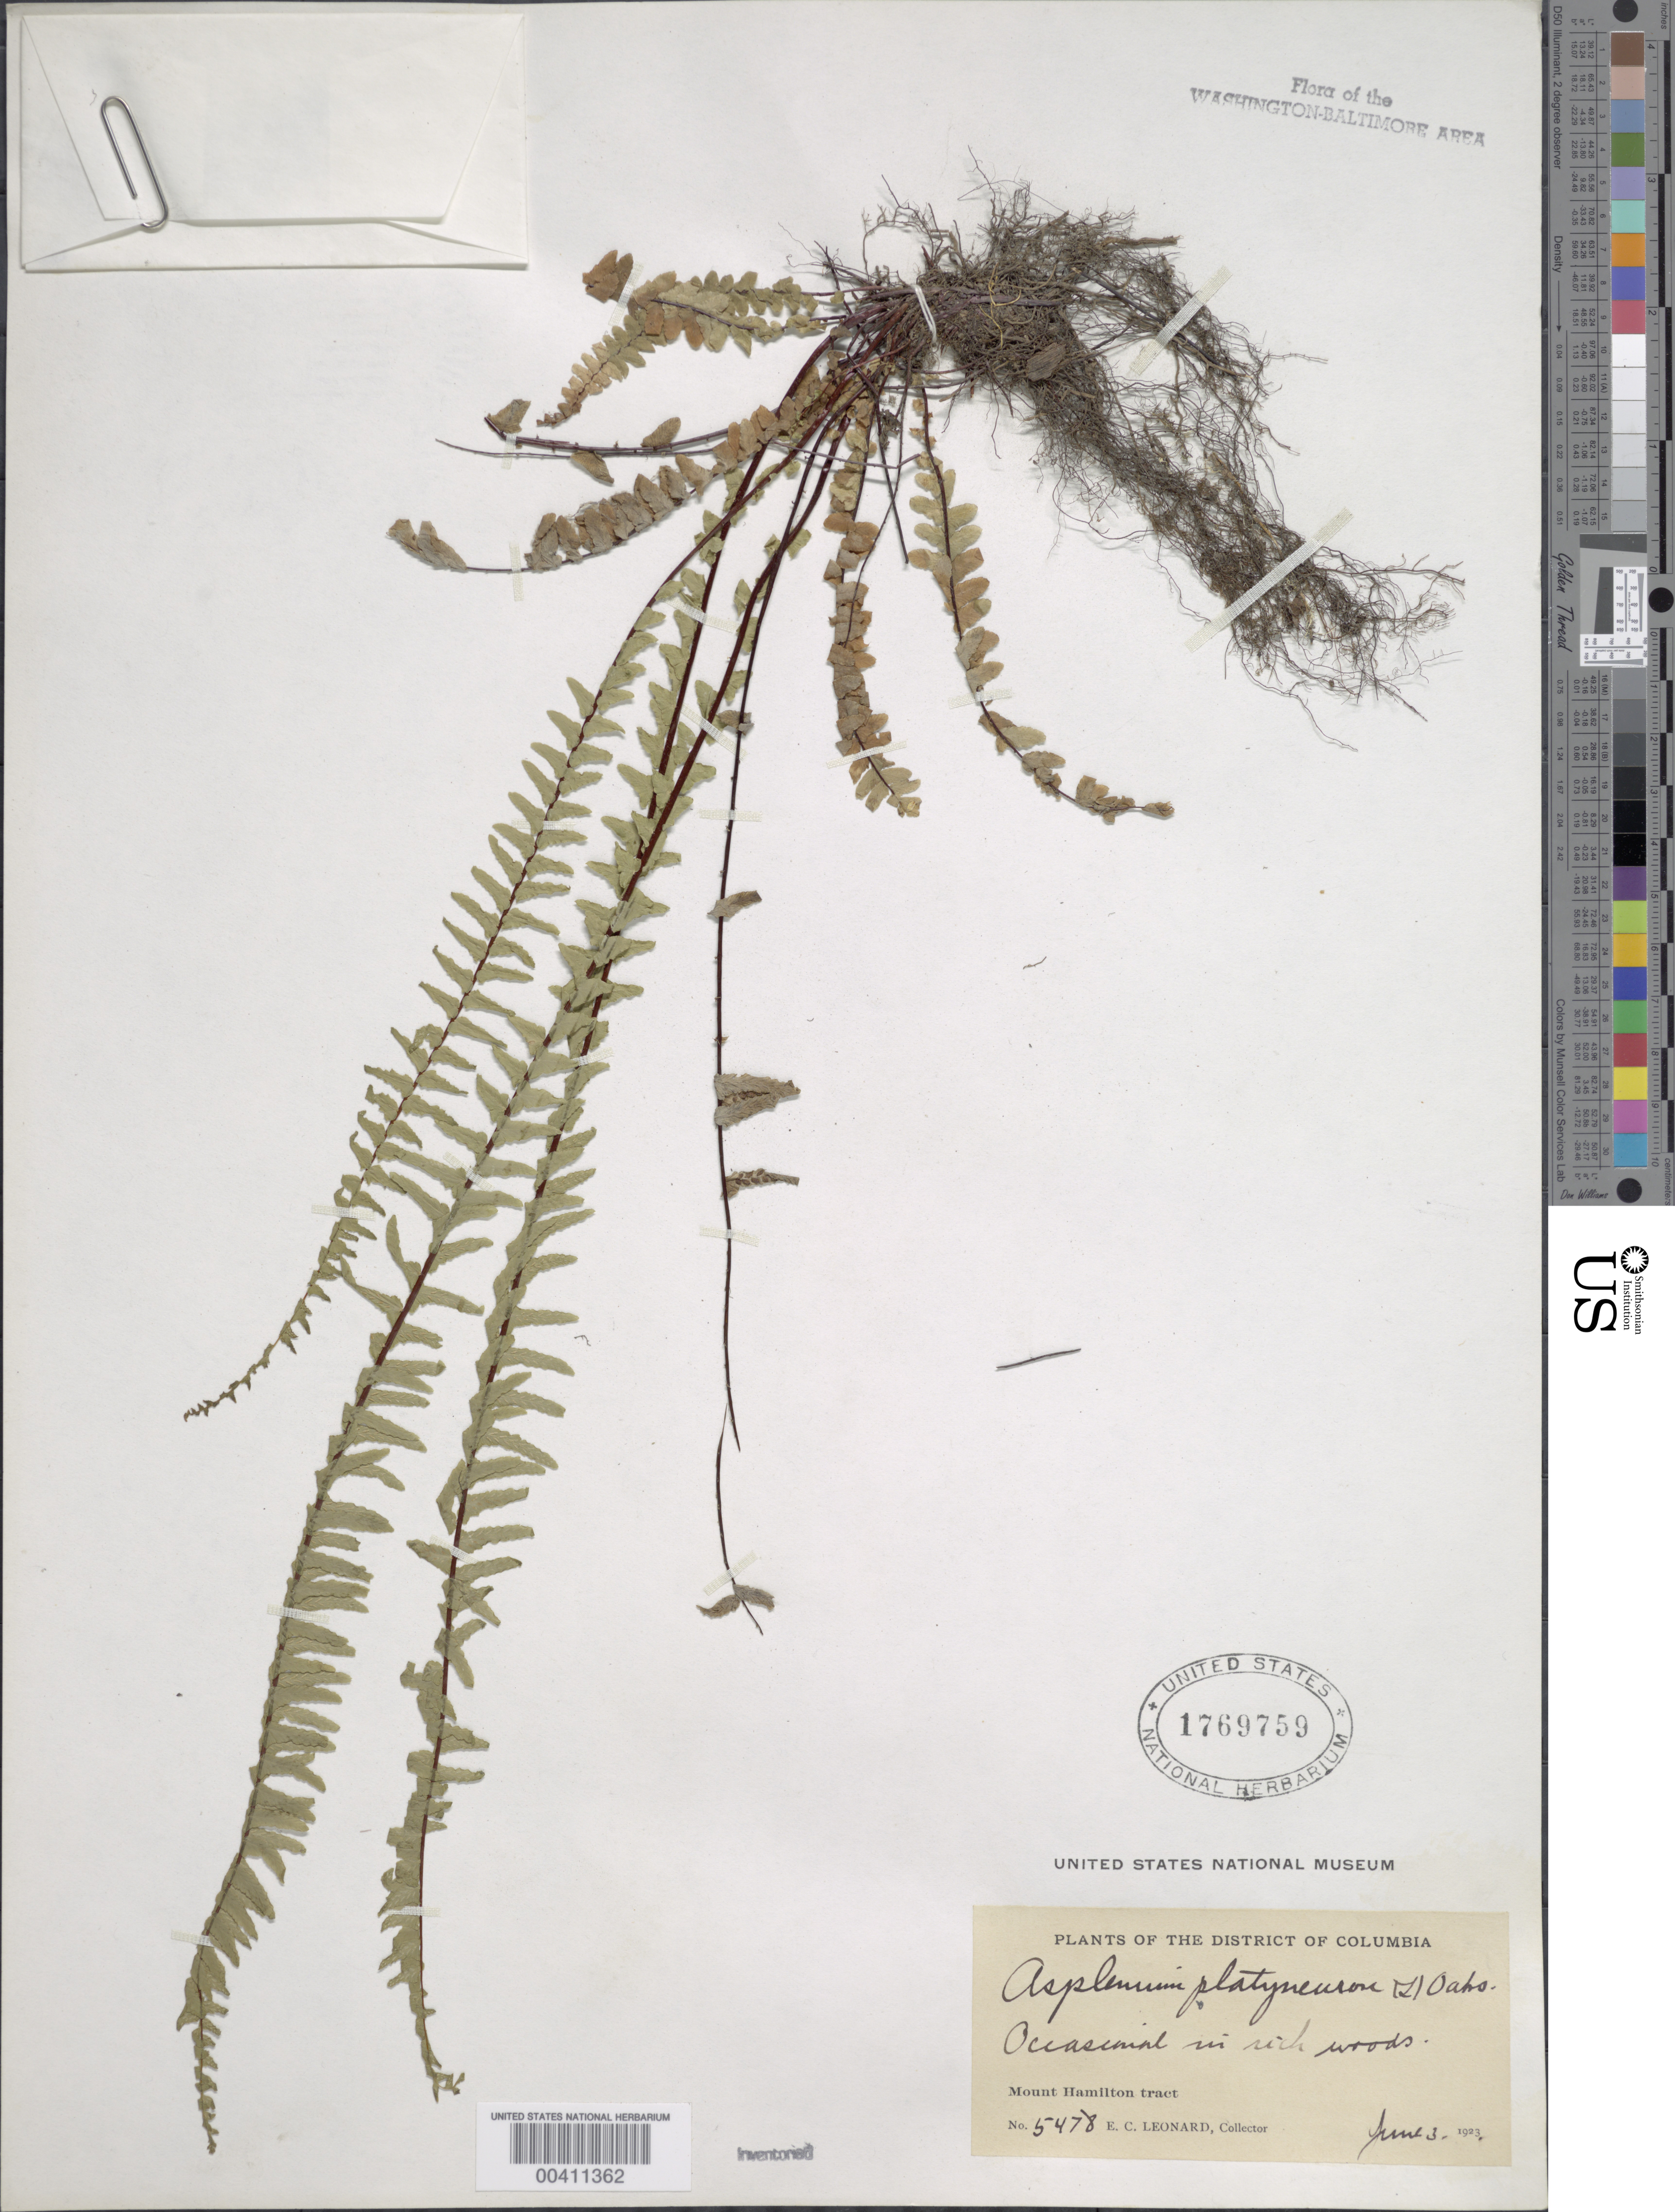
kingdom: Plantae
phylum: Tracheophyta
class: Polypodiopsida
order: Polypodiales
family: Aspleniaceae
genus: Asplenium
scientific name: Asplenium platyneuron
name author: (L.) Britton, Stearns & Poggenb.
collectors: E. C. Leonard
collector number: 5478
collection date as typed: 06 Jun 1923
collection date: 1923-06-06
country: United States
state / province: District of Columbia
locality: Mount Hamilton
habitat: Rich woods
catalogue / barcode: US 1769759